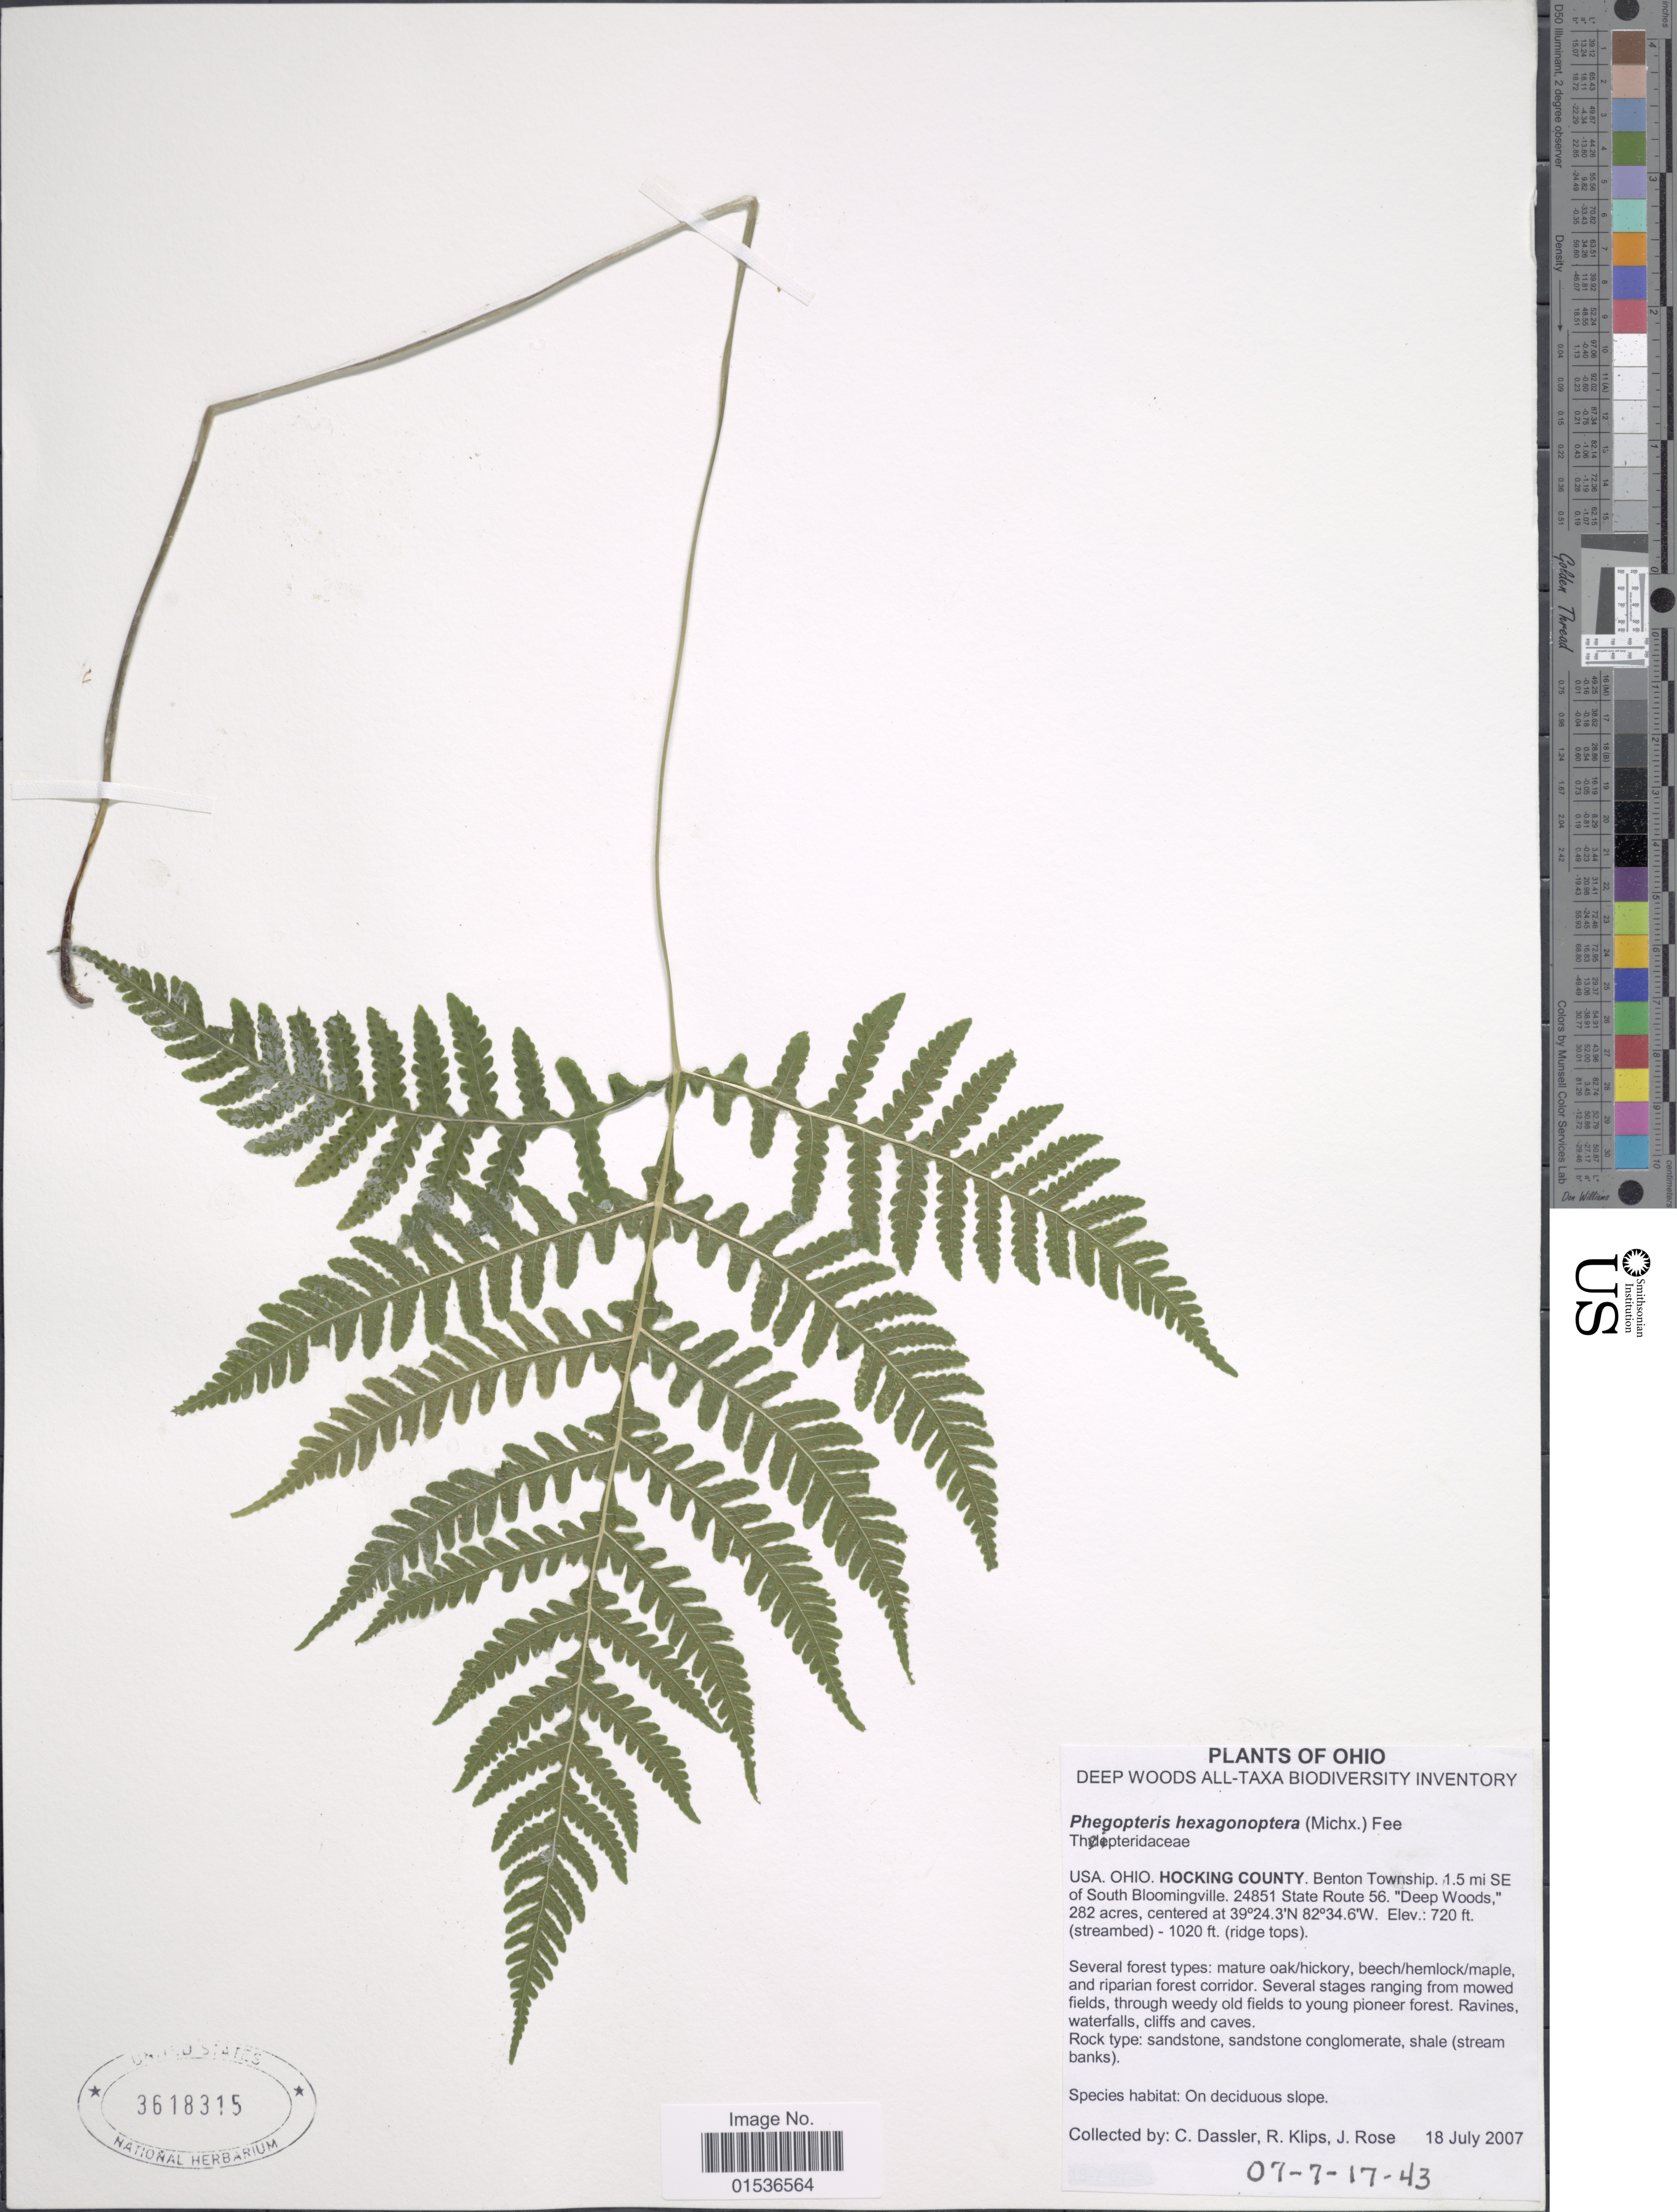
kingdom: Plantae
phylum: Tracheophyta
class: Polypodiopsida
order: Polypodiales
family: Thelypteridaceae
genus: Phegopteris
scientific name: Phegopteris hexagonoptera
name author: (Michx.) Fée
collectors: C. Dassler, R. Klips & L. B. Rose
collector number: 07-7-17-43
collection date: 2007-07-18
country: United States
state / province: Ohio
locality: Ohio, USA. Ohio. Hocking County, Benton Township. 1.5 mi SE of South Bloomingville, 24851 State Route 56. 282 acres.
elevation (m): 219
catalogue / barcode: US 3618315